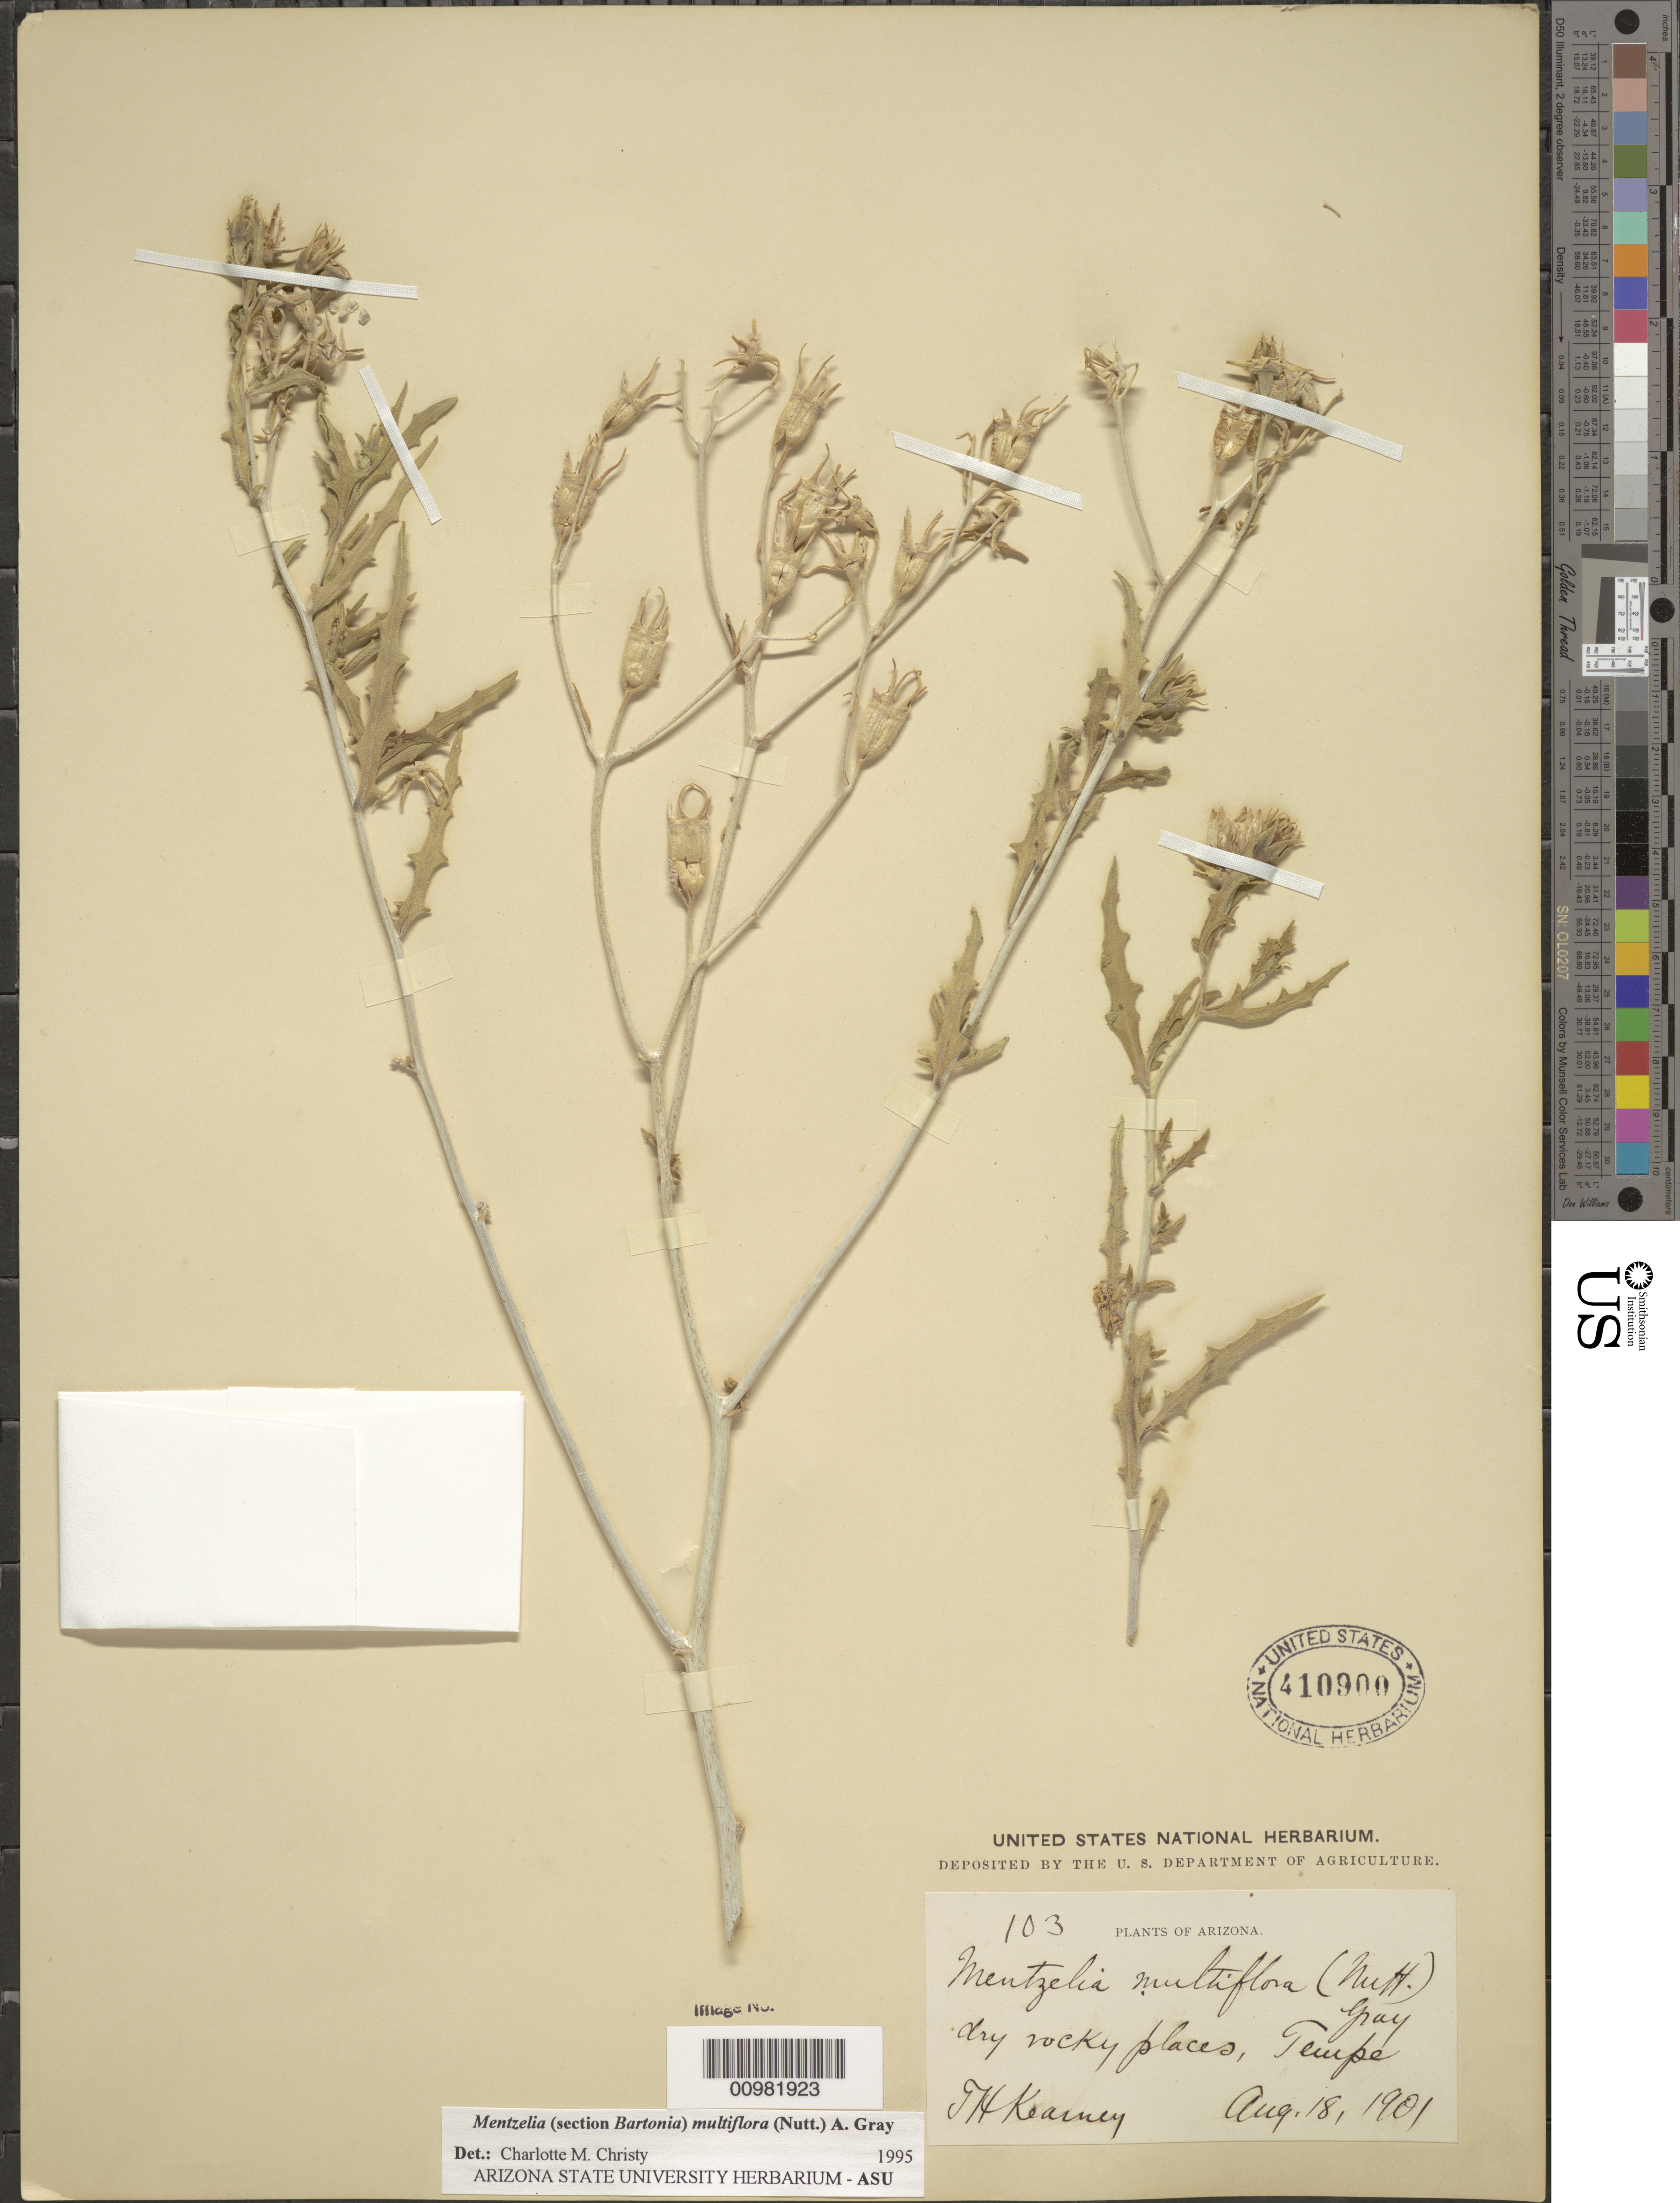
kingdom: Plantae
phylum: Tracheophyta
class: Magnoliopsida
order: Cornales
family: Loasaceae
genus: Mentzelia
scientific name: Mentzelia multiflora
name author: (Nutt.) A. Gray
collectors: T. H. Kearney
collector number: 103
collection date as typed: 18 Aug 1901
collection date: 1901-08-18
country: United States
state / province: Arizona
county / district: Maricopa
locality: Tempe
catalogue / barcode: US 410900